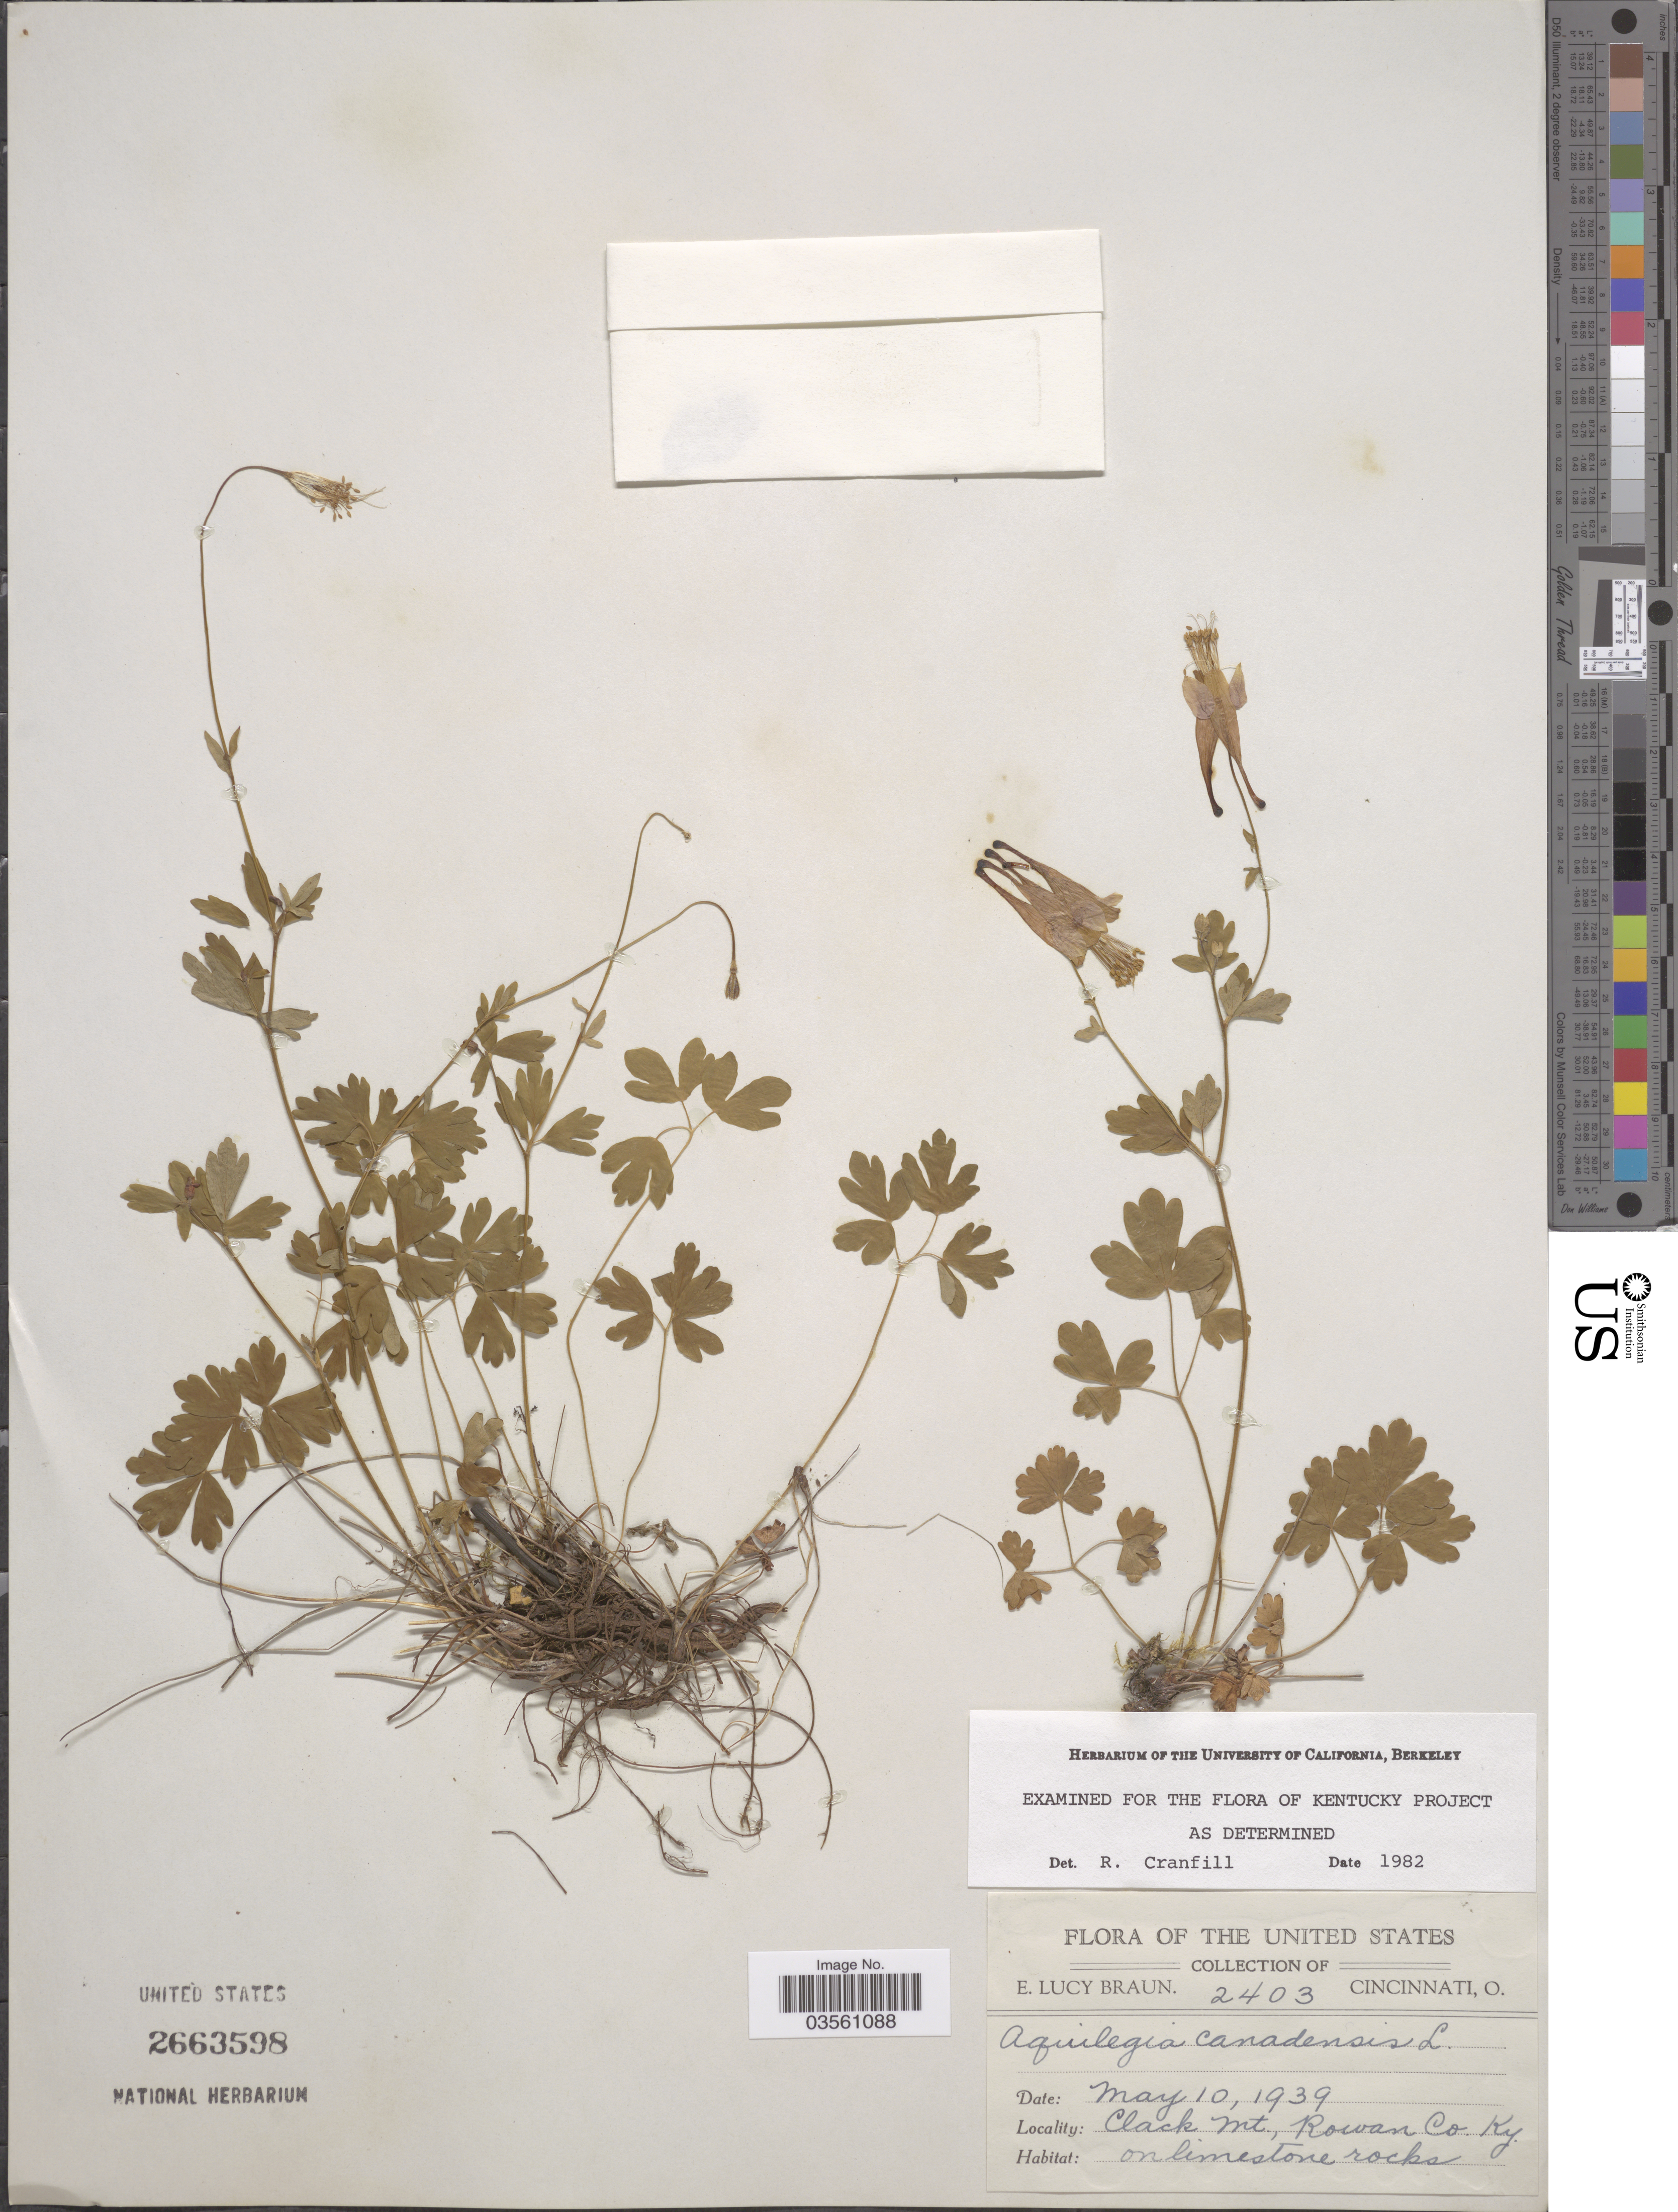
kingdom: Plantae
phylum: Tracheophyta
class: Magnoliopsida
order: Ranunculales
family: Ranunculaceae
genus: Aquilegia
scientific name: Aquilegia canadensis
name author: L.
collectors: E. L. Braun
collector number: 2403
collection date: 1939-05-10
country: United States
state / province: Kentucky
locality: Clack Mt., Rowan Co.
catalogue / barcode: US 2663598